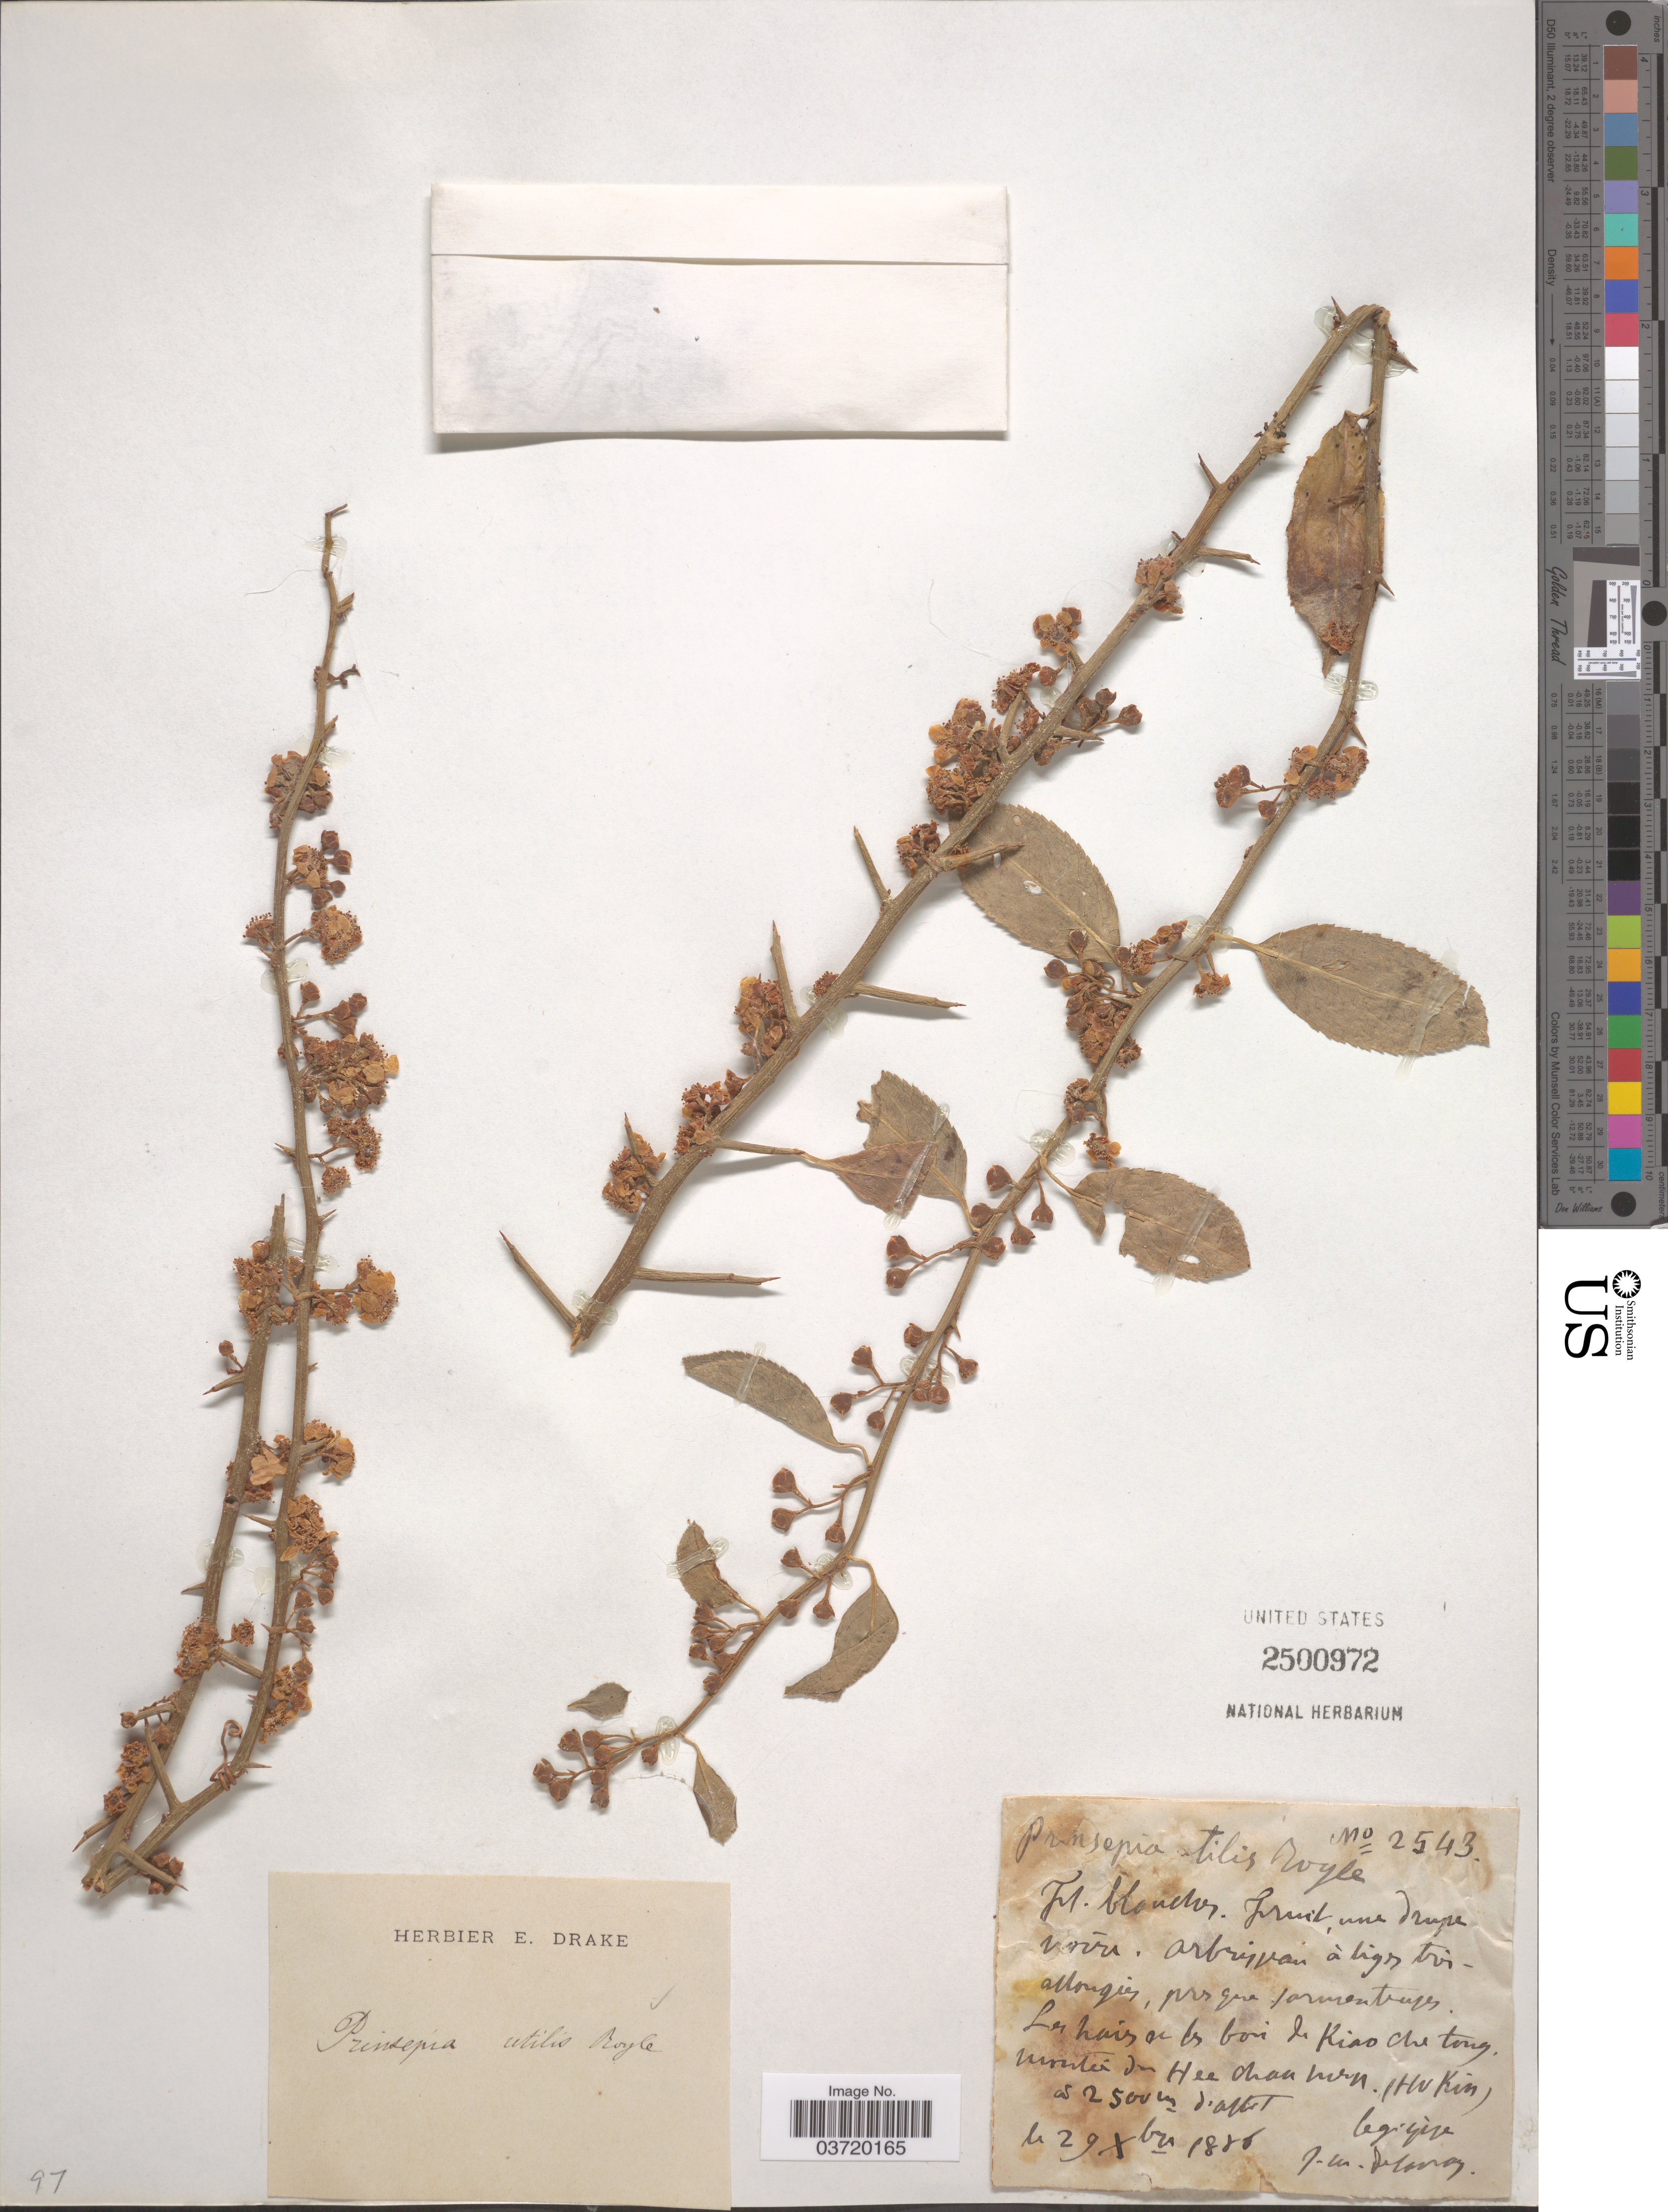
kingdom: Plantae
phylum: Tracheophyta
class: Magnoliopsida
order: Rosales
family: Rosaceae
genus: Prinsepia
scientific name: Prinsepia utilis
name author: Royle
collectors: J. Delavay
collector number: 2543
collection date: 1886-10-29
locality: Les haies a les bois de Kiao Che tong. [interpreted] Monta du Hee chau hoon. [interpreted] (Hu Kin).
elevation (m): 2500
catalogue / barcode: US 2500972